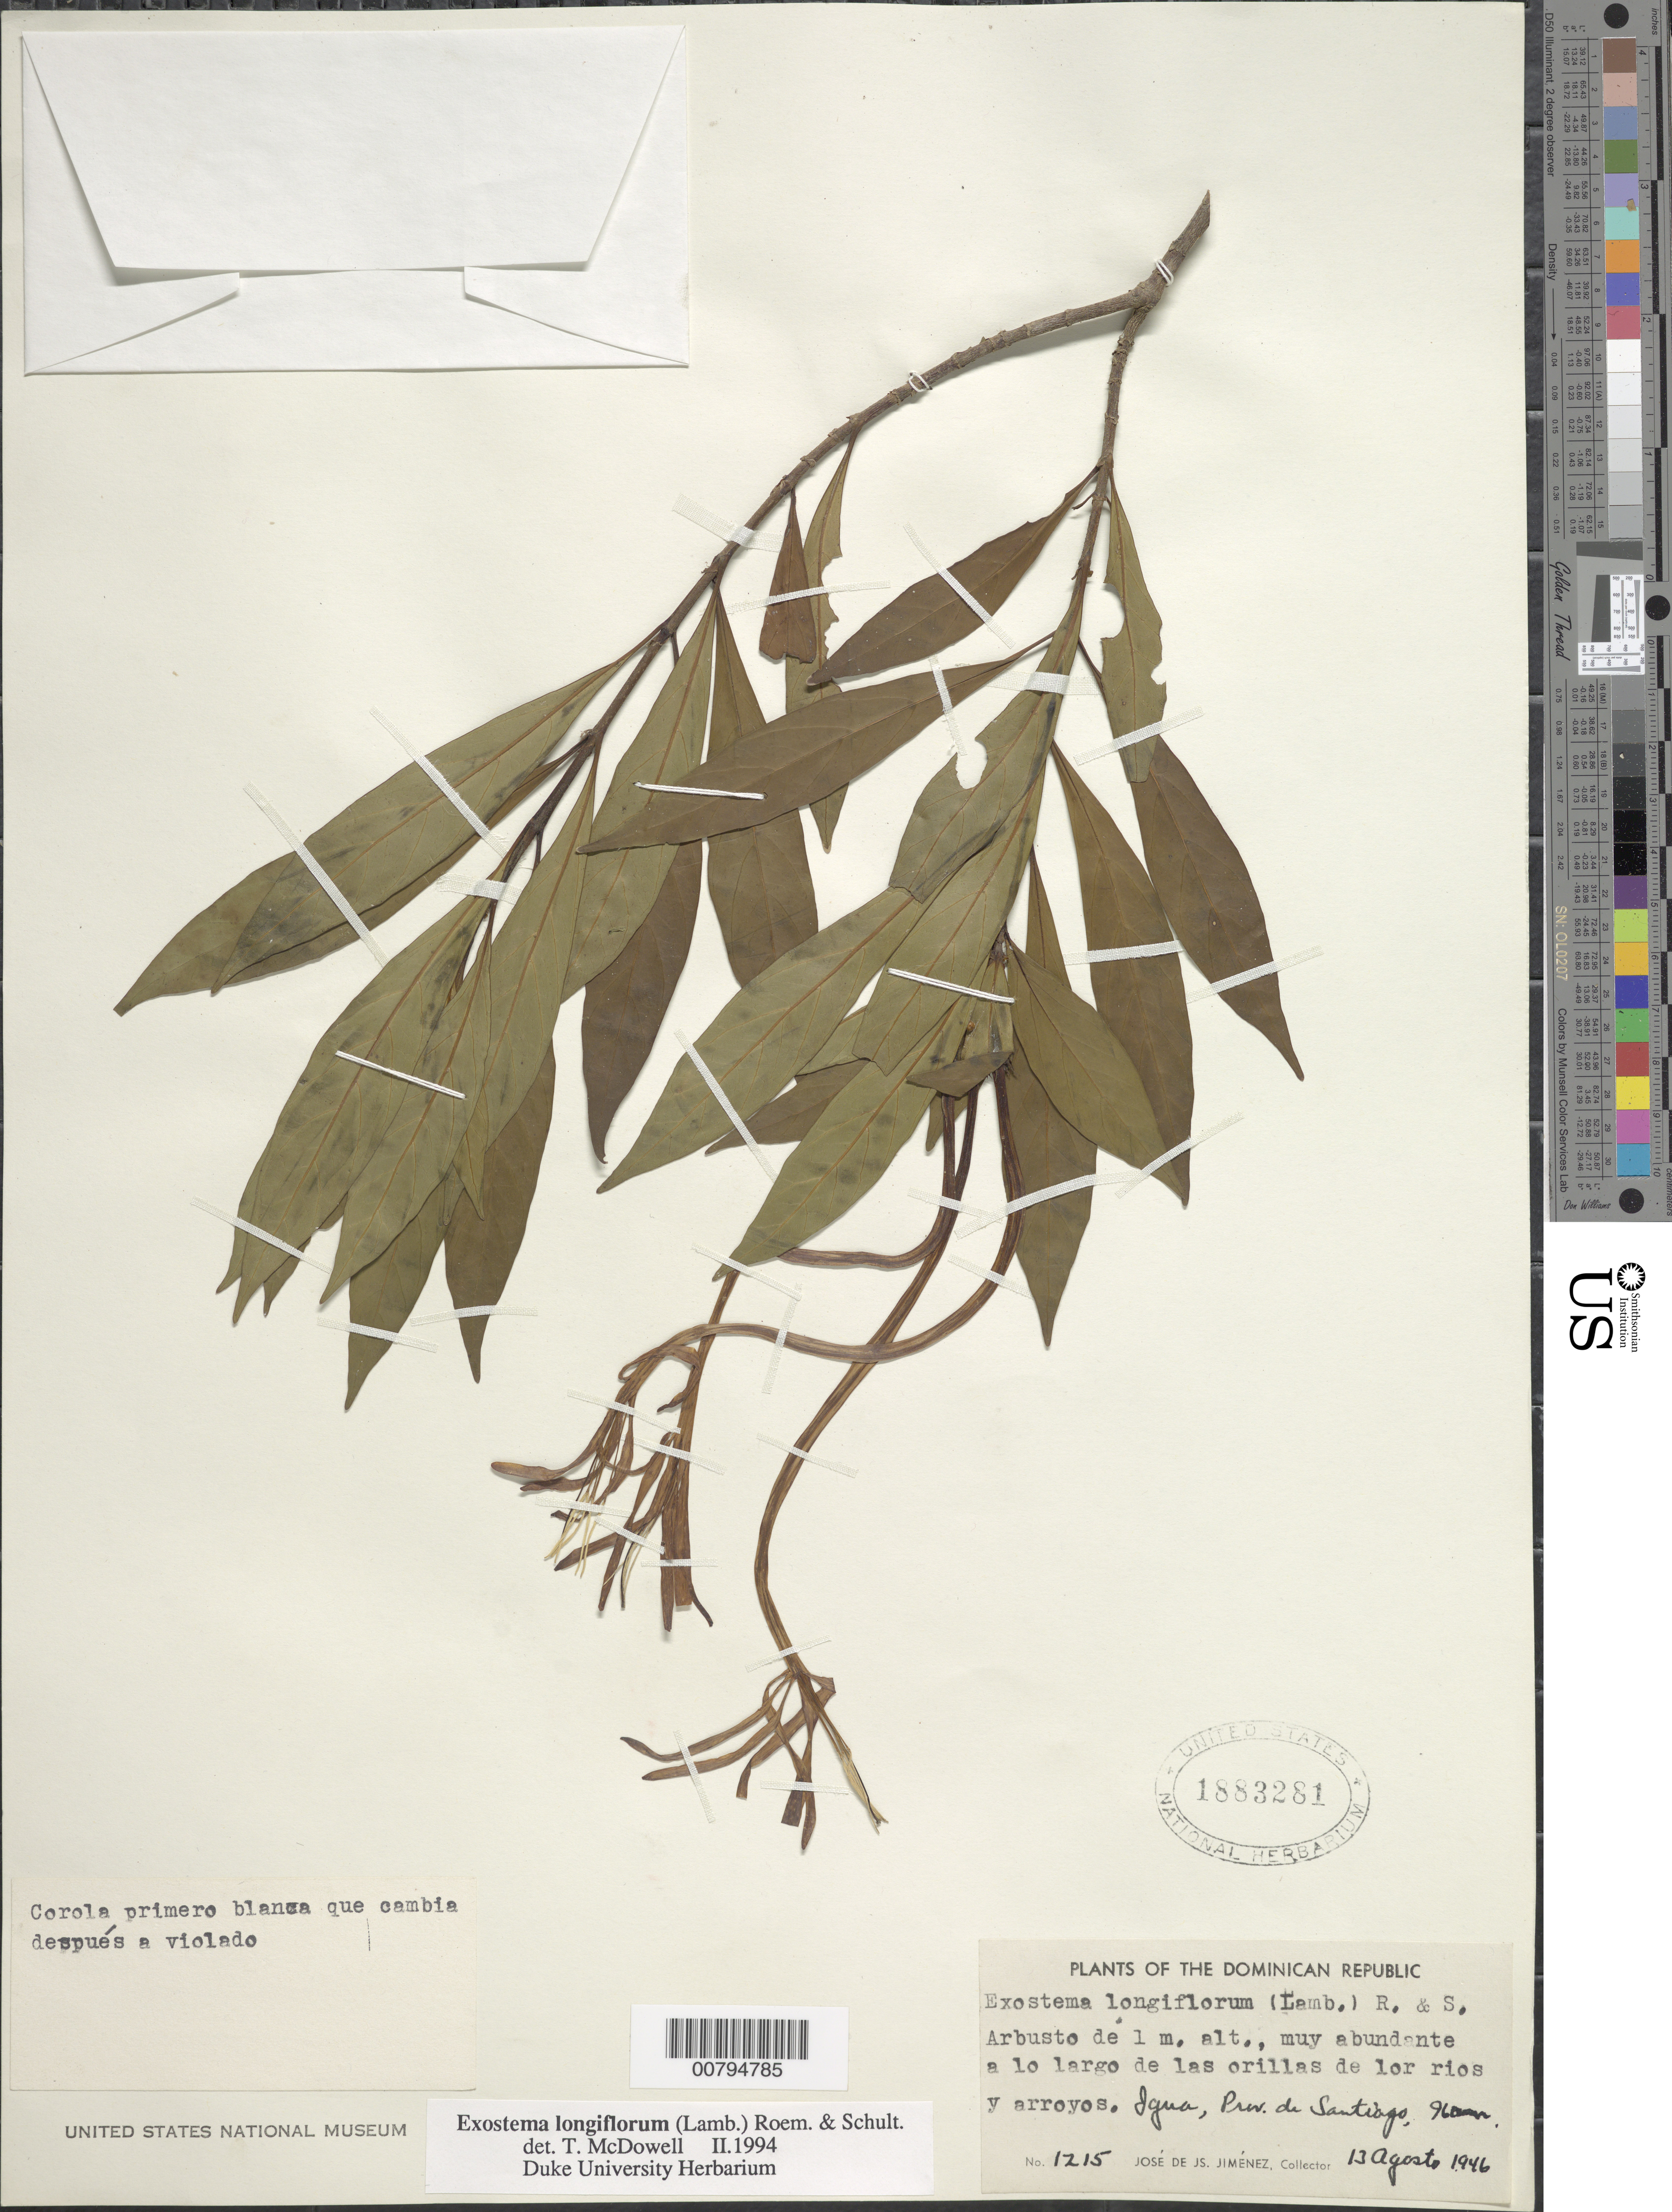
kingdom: Plantae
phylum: Tracheophyta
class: Magnoliopsida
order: Gentianales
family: Rubiaceae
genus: Exostema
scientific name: Exostema longiflorum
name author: (Lamb.) Roem. & Schult.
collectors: J. J. Jiménez Almonte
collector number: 1215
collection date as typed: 13 Aug 1946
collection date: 1946-08-13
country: Dominican Republic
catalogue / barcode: US 1883281